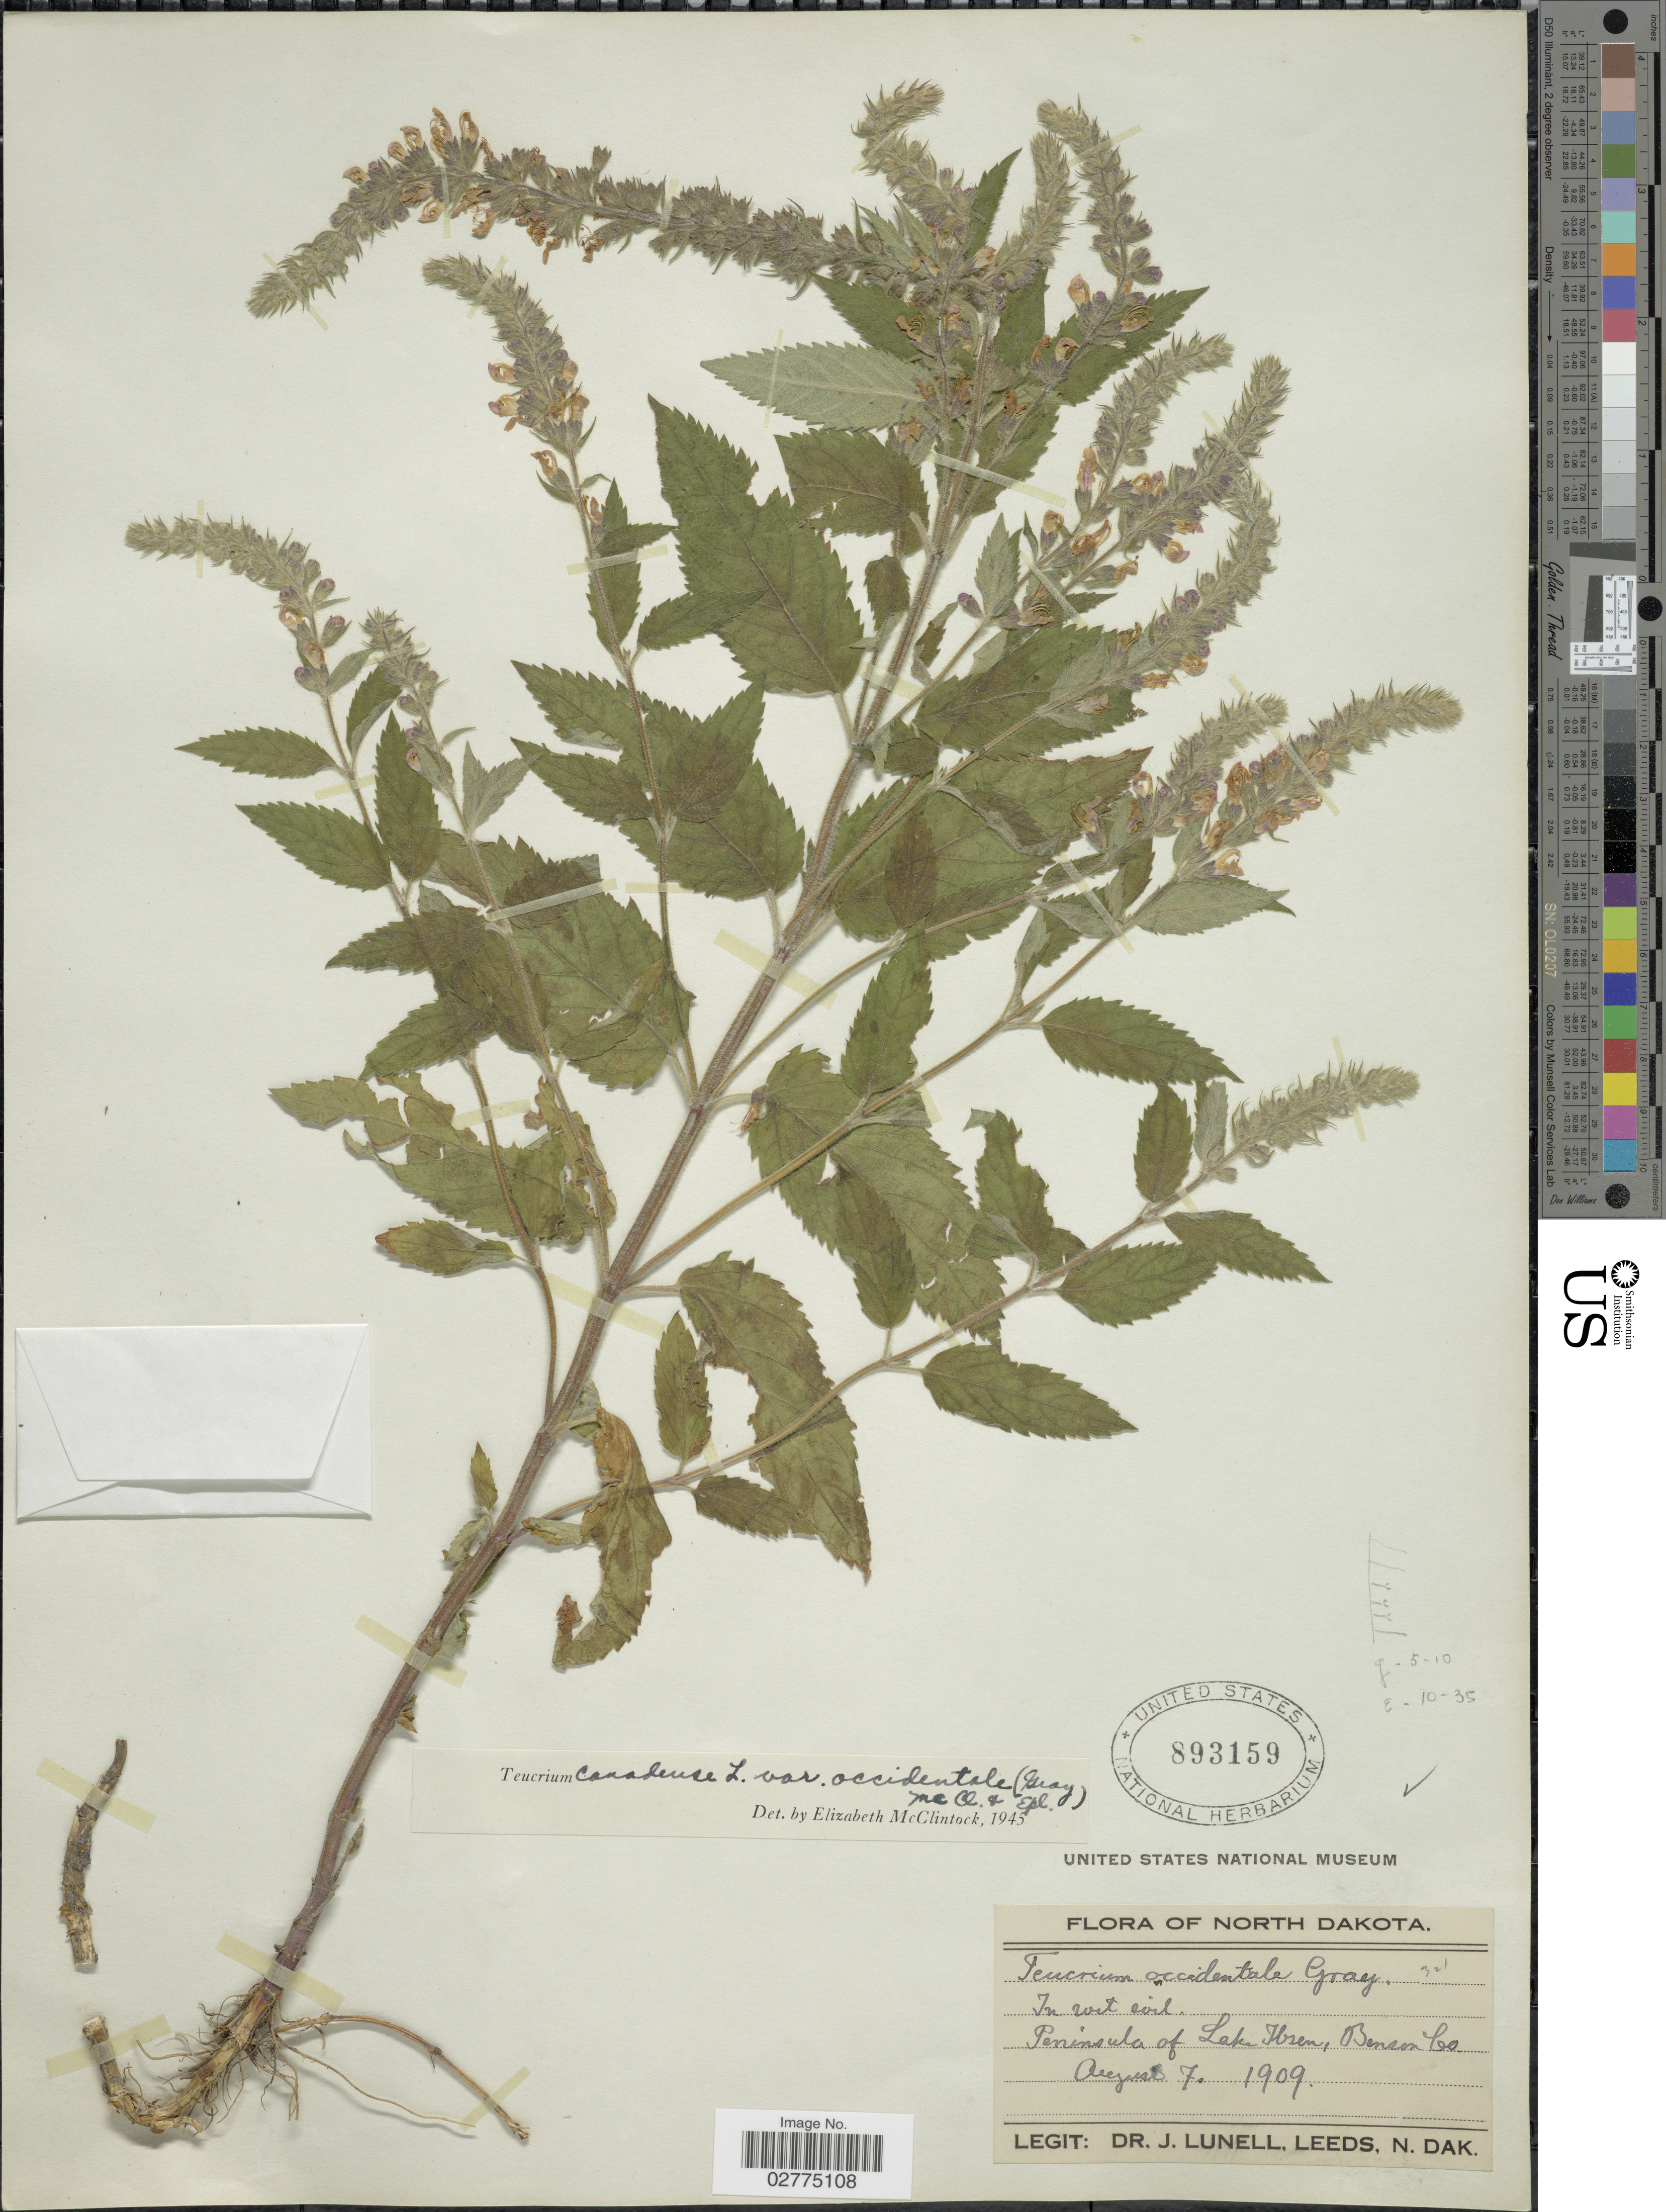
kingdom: Plantae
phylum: Tracheophyta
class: Magnoliopsida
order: Lamiales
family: Lamiaceae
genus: Teucrium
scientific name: Teucrium canadense var. occidentale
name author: (A. Gray) E. M. McClint. & Epling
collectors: J. Lunell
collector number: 321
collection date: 1909-08-07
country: United States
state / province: North Dakota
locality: Peninsula of Lake Ibsen, Benson Co.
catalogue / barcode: US 893159